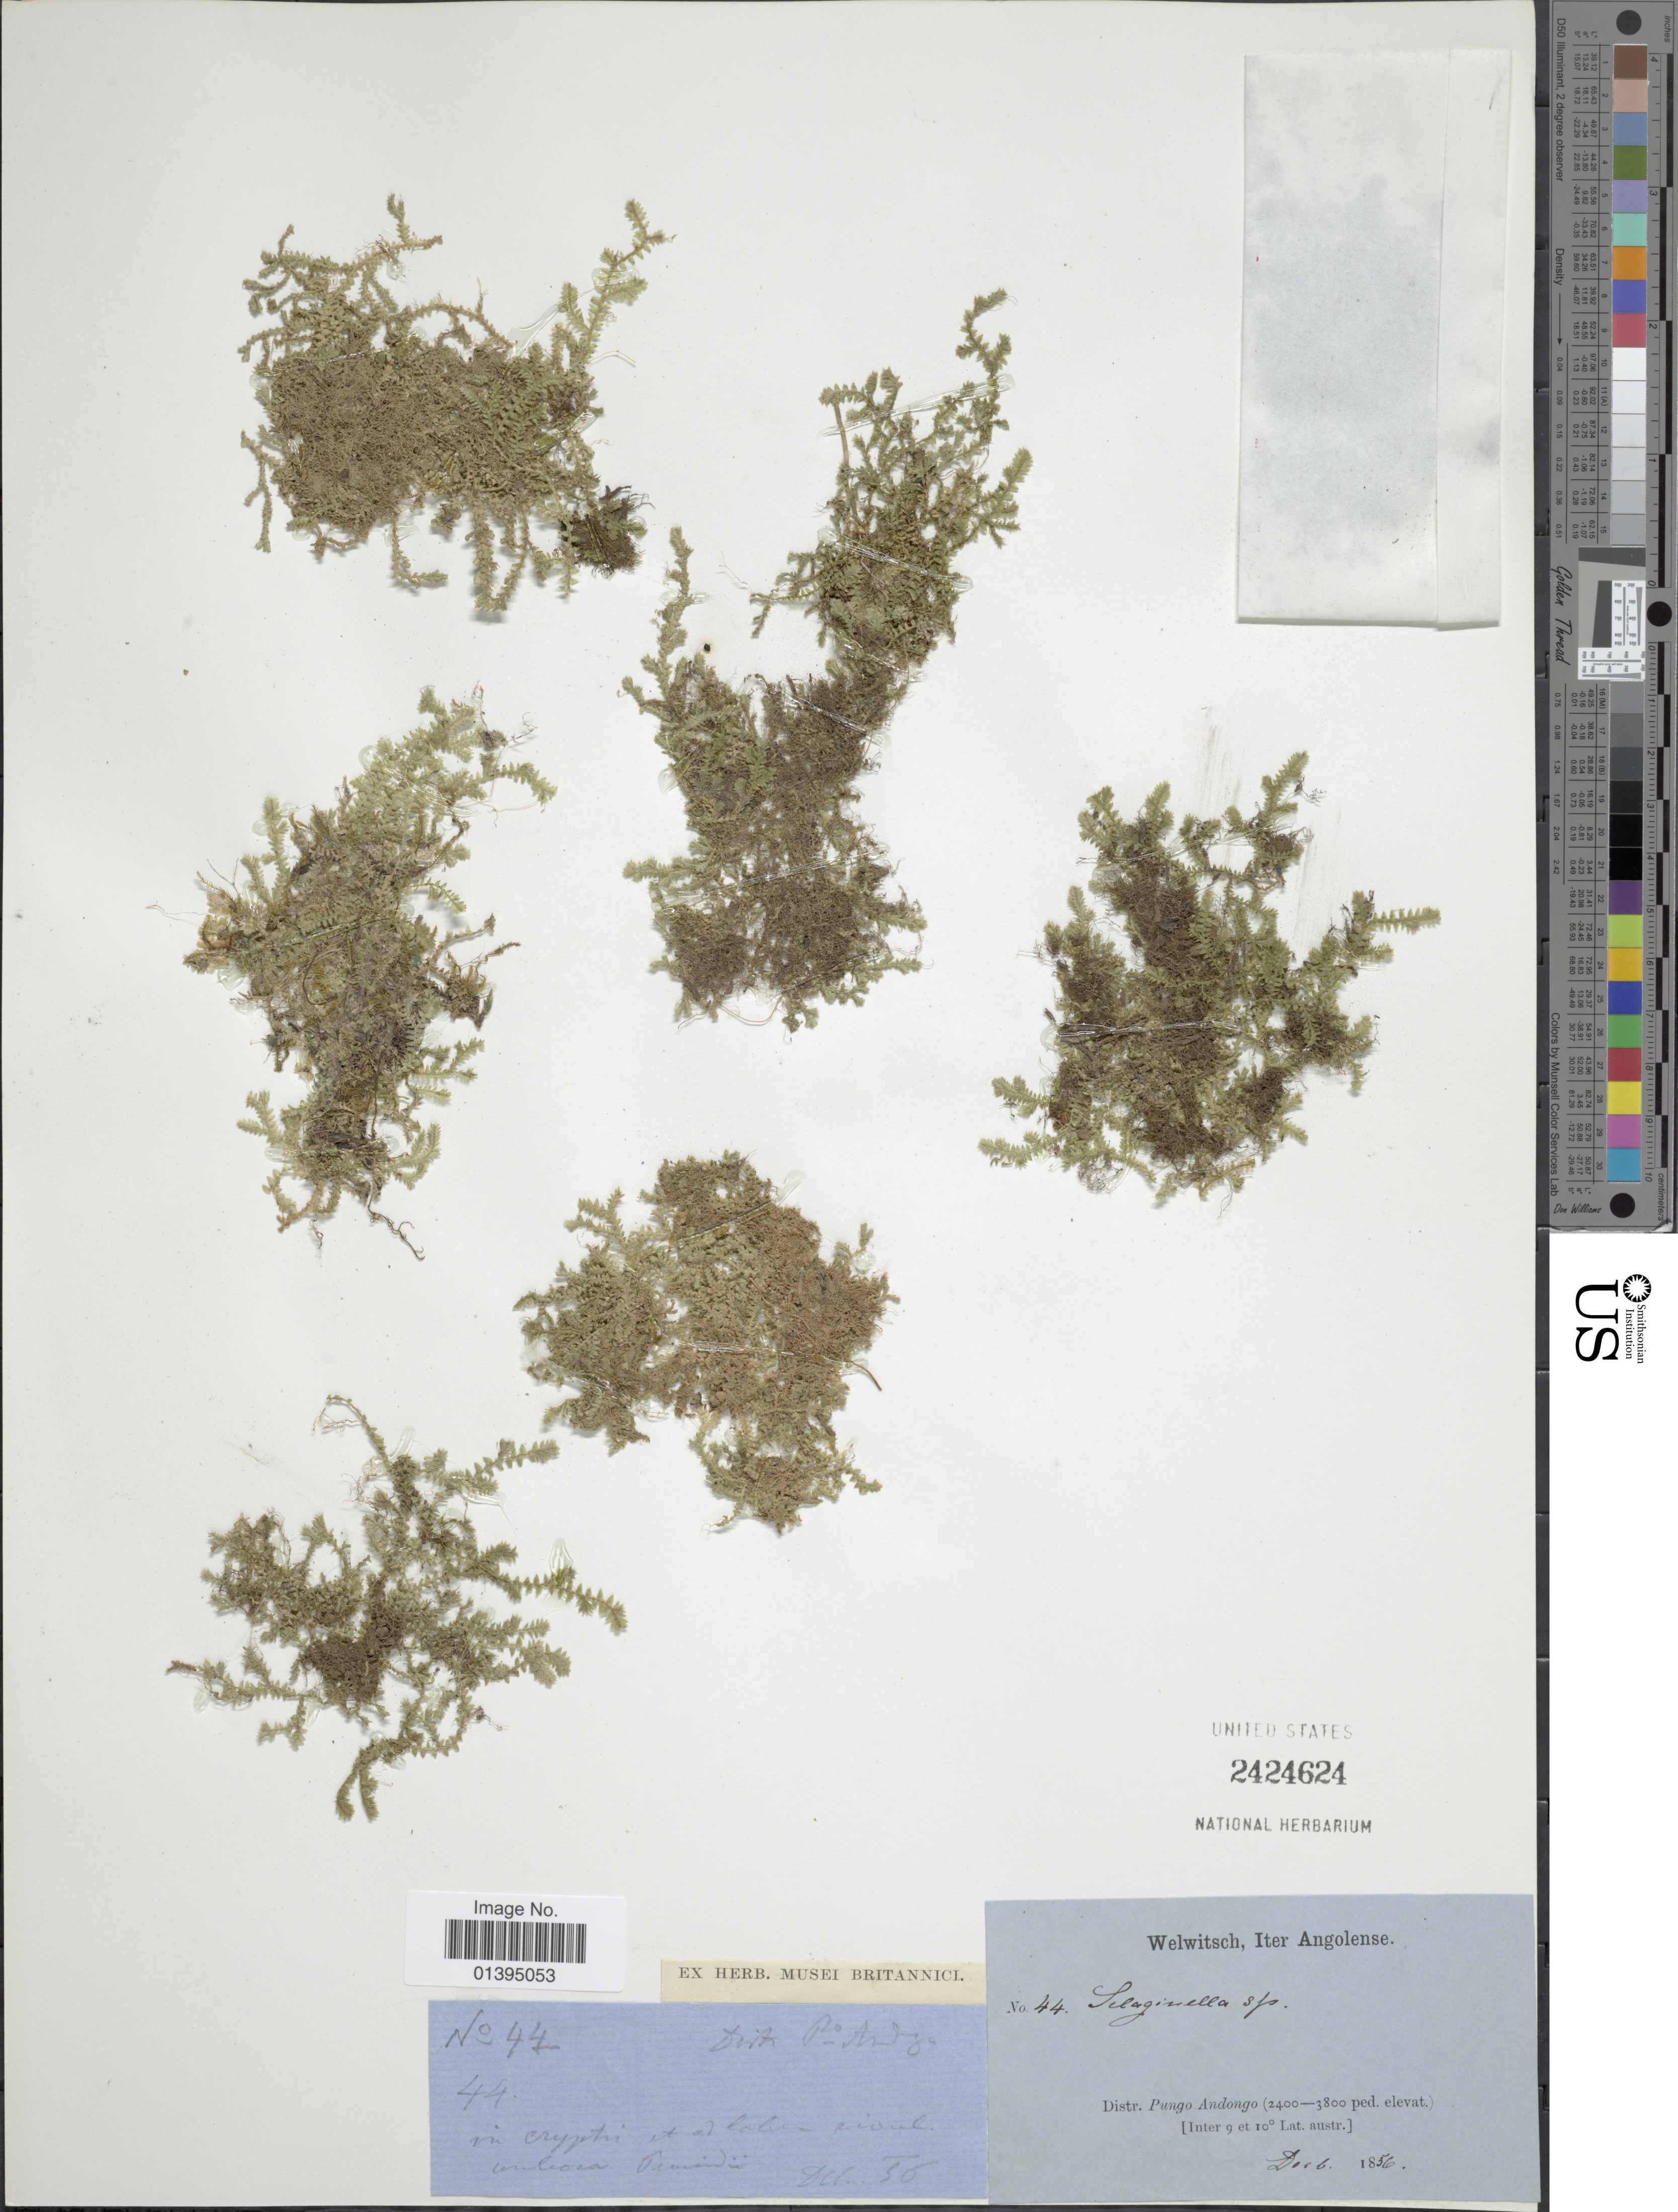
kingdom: Plantae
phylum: Tracheophyta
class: Lycopodiopsida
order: Selaginellales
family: Selaginellaceae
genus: Selaginella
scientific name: Selaginella sp.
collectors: -. Welwitsch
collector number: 44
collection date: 1856-12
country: Angola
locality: Distr. Pungo Andongo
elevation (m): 732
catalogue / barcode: US 2424624